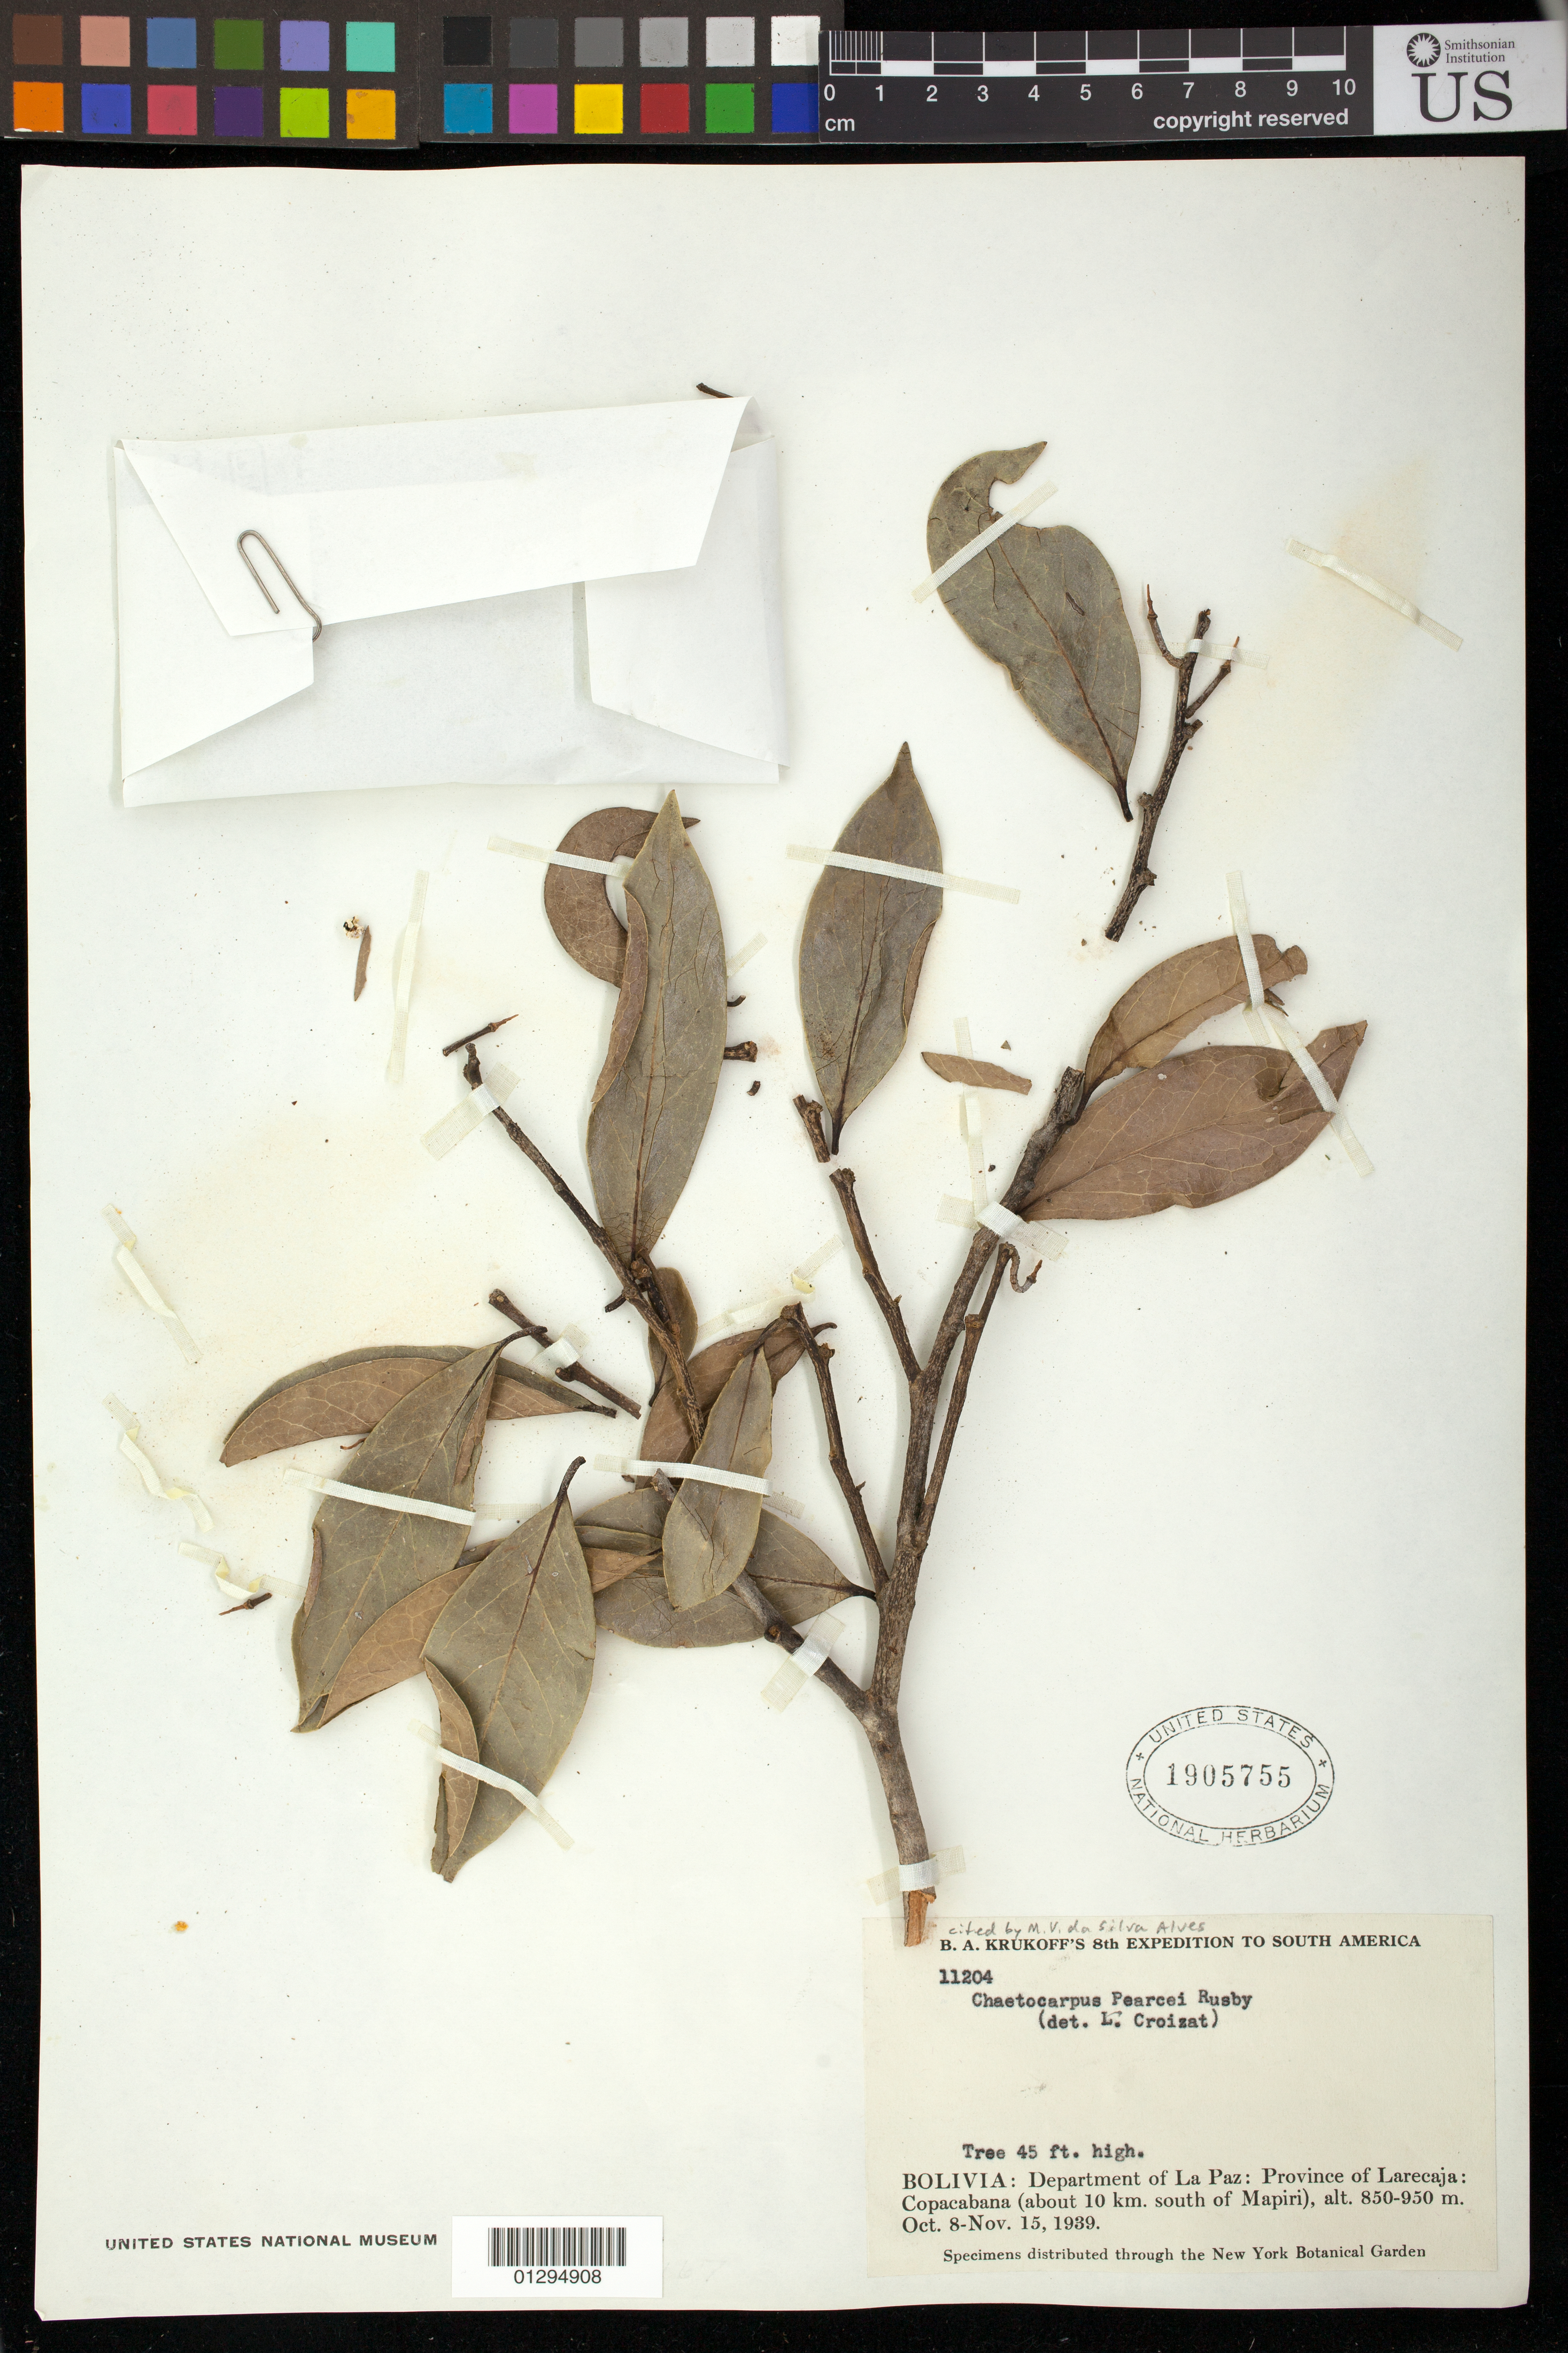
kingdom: Plantae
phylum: Tracheophyta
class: Magnoliopsida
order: Malpighiales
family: Peraceae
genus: Chaetocarpus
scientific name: Chaetocarpus pearcei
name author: Rusby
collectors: B. A. Krukoff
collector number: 11204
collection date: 1939-10-08/1939-11-15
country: Bolivia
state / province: La Paz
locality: Province of Larecaja: Copacabana (about 10 km south of Mapiri).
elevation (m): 850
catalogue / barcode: US 1905755